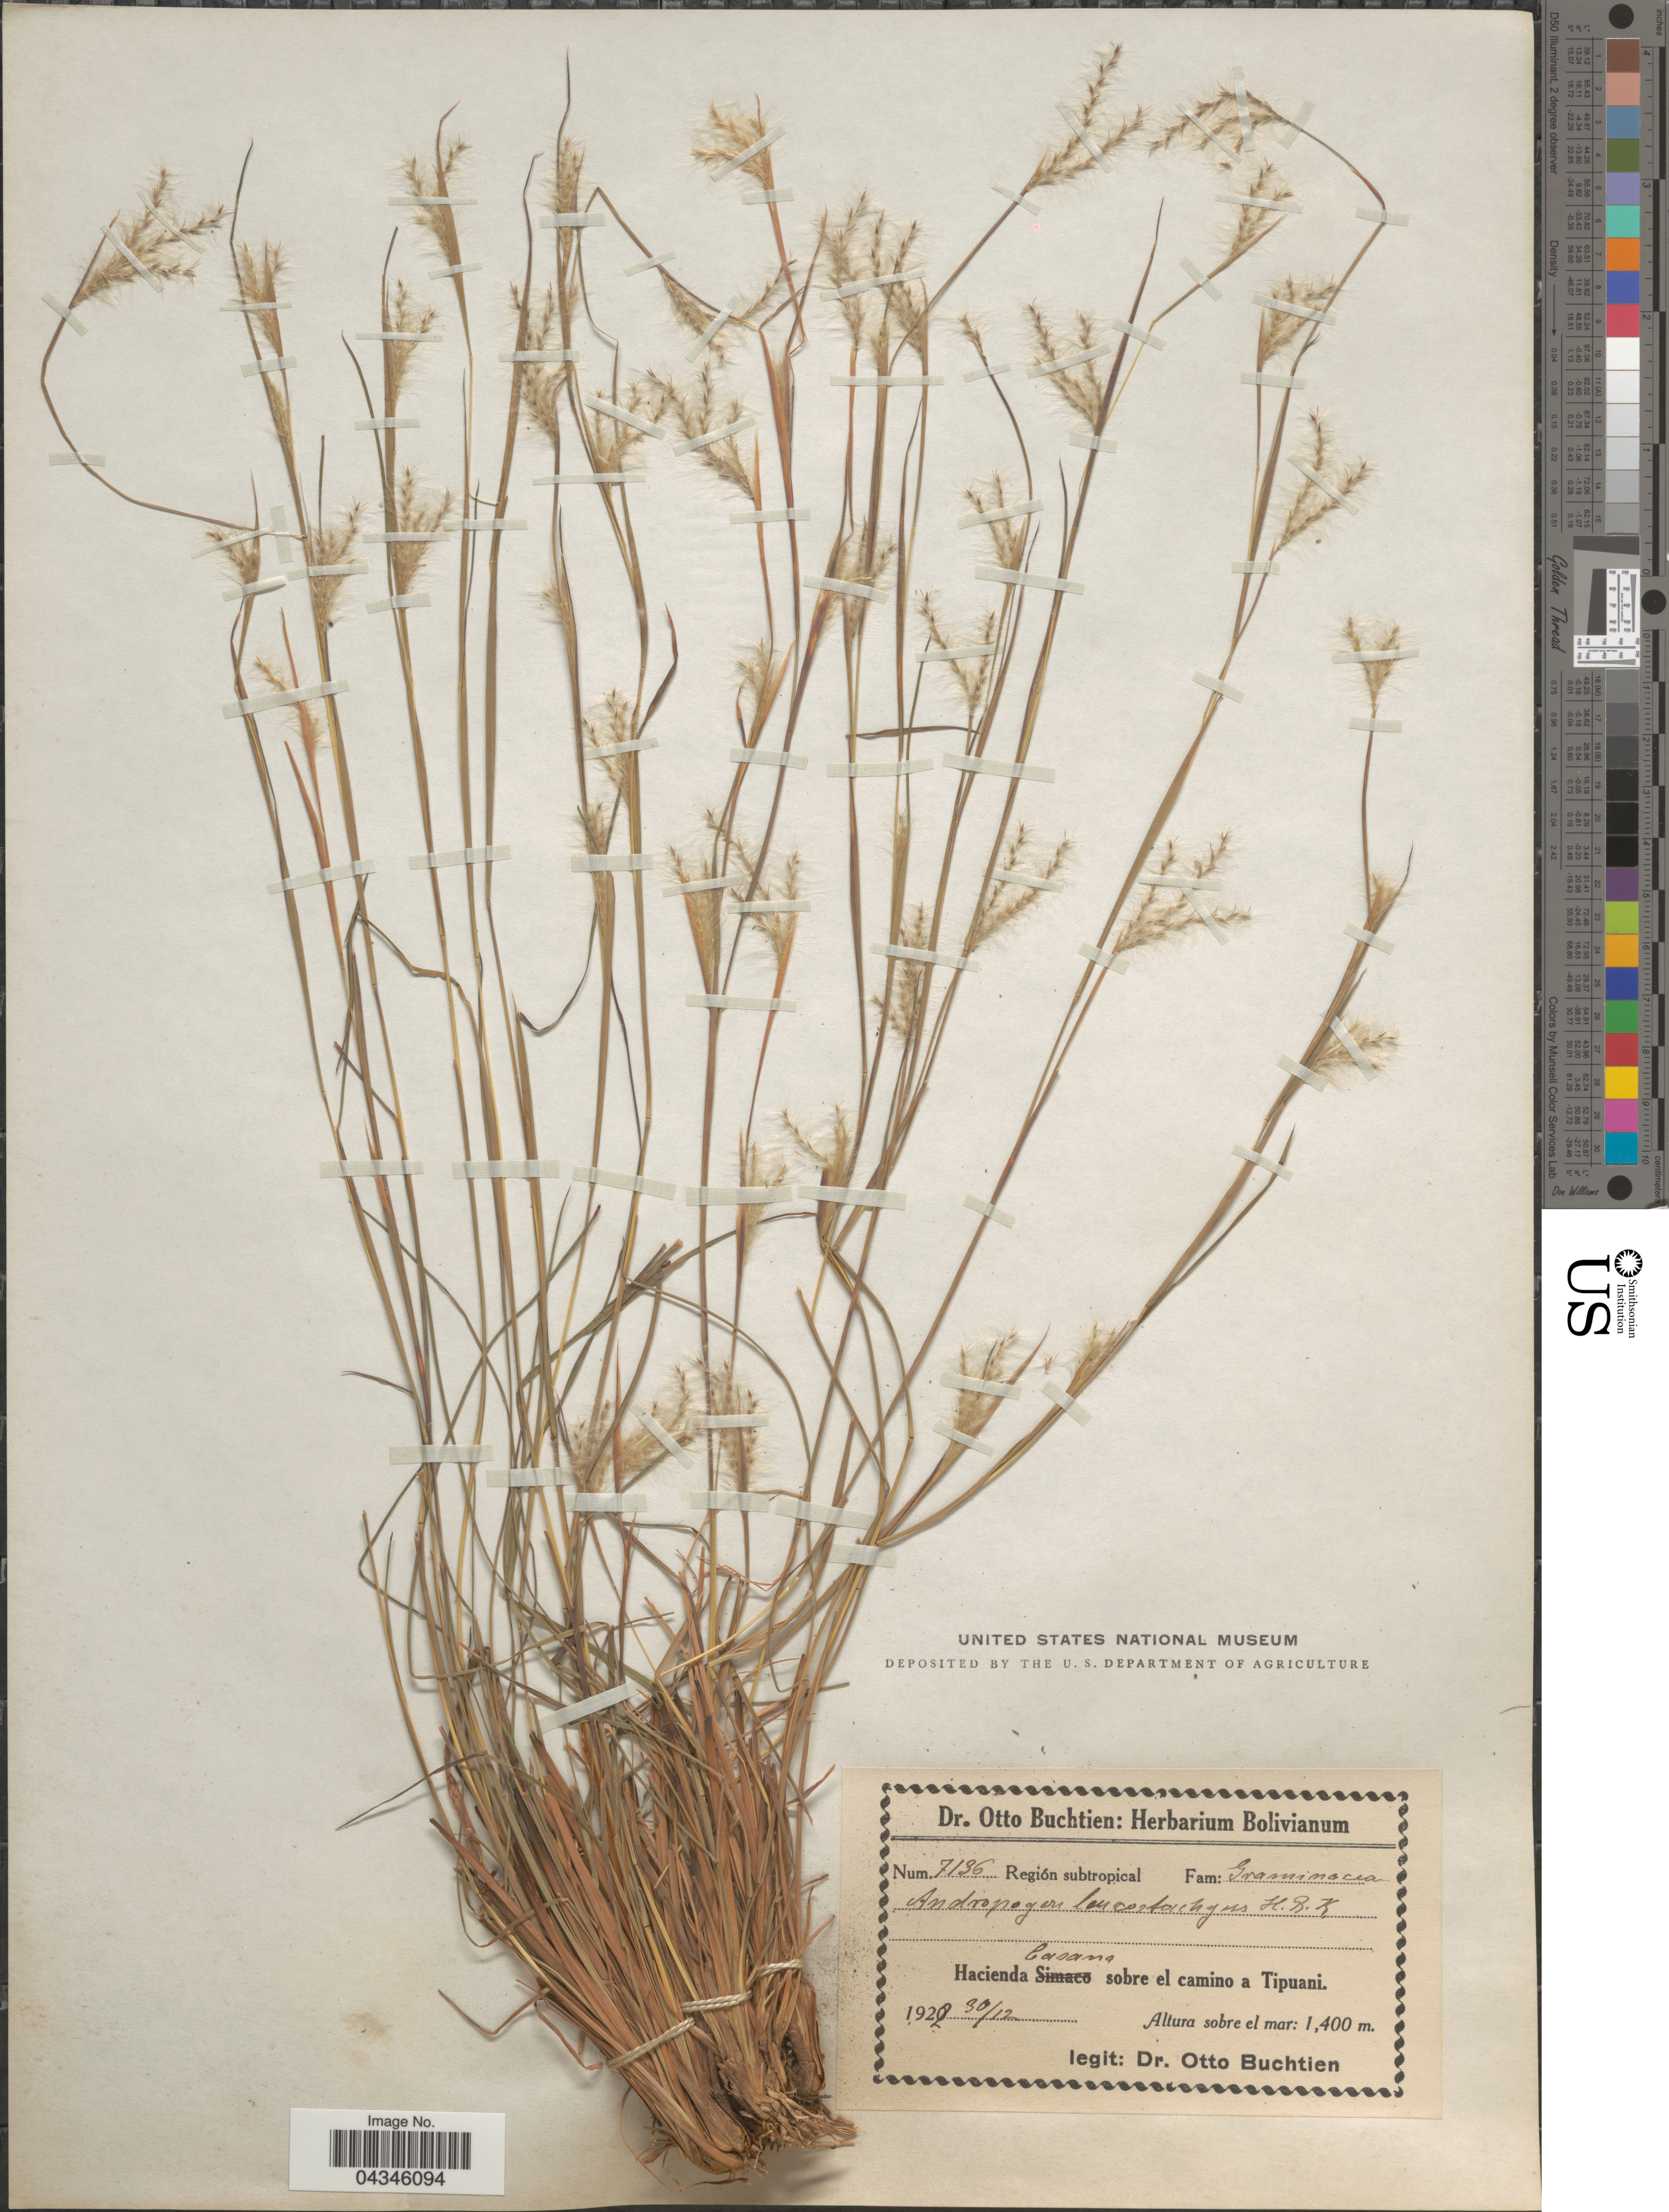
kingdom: Plantae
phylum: Tracheophyta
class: Liliopsida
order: Poales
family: Poaceae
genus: Andropogon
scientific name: Andropogon leucostachyus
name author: Kunth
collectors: O. Buchtien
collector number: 7136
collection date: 1922-12-30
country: Bolivia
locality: Región subtropical. Hacienda Casana sobre el camino a Tipuani.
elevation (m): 1400